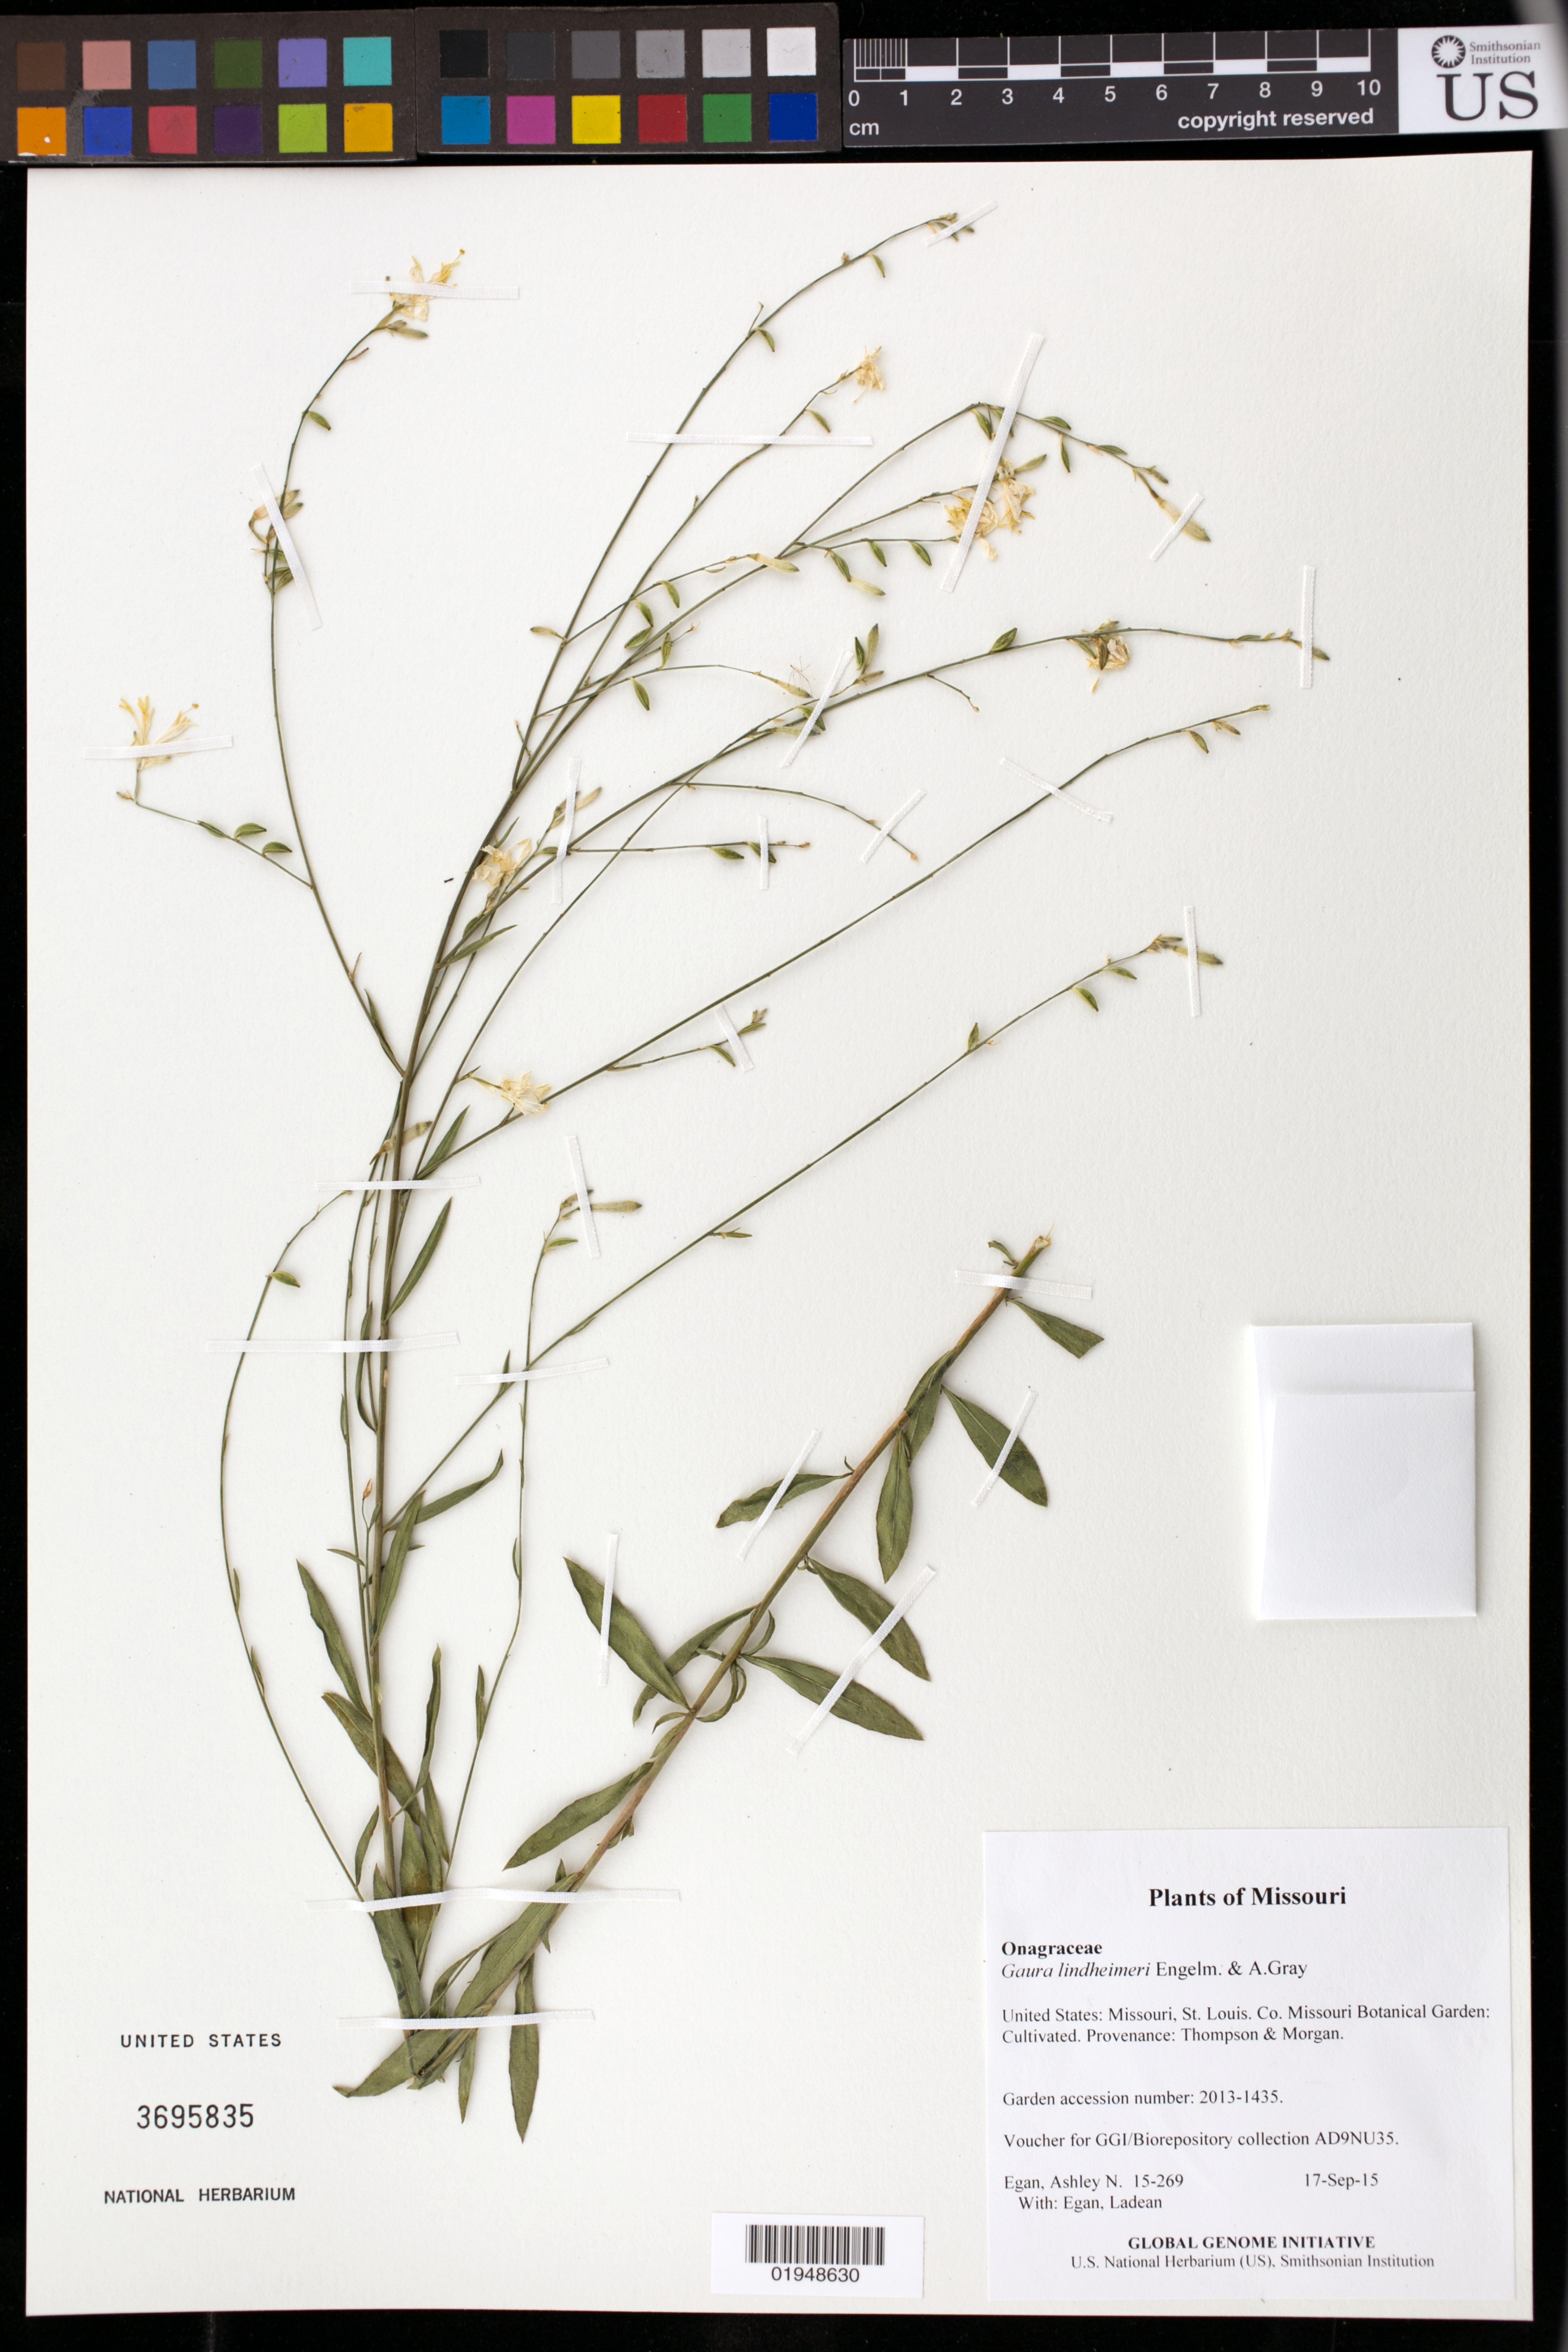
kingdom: Plantae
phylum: Tracheophyta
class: Magnoliopsida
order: Myrtales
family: Onagraceae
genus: Oenothera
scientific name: Oenothera lindheimeri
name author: (Engelm. & A. Gray) W.L. Wagner & Hoch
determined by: Wagner, W. L., (BOT), Smithsonian Institution - National Museum of Natural History (UNITED STATES)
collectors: A. N. Egan & L. Egan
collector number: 15-269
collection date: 2015-09-17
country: United States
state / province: Missouri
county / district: St. Louis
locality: Missouri Botanical Garden: Cultivated. Provenance: Thompson & Morgan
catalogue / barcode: US 3695835